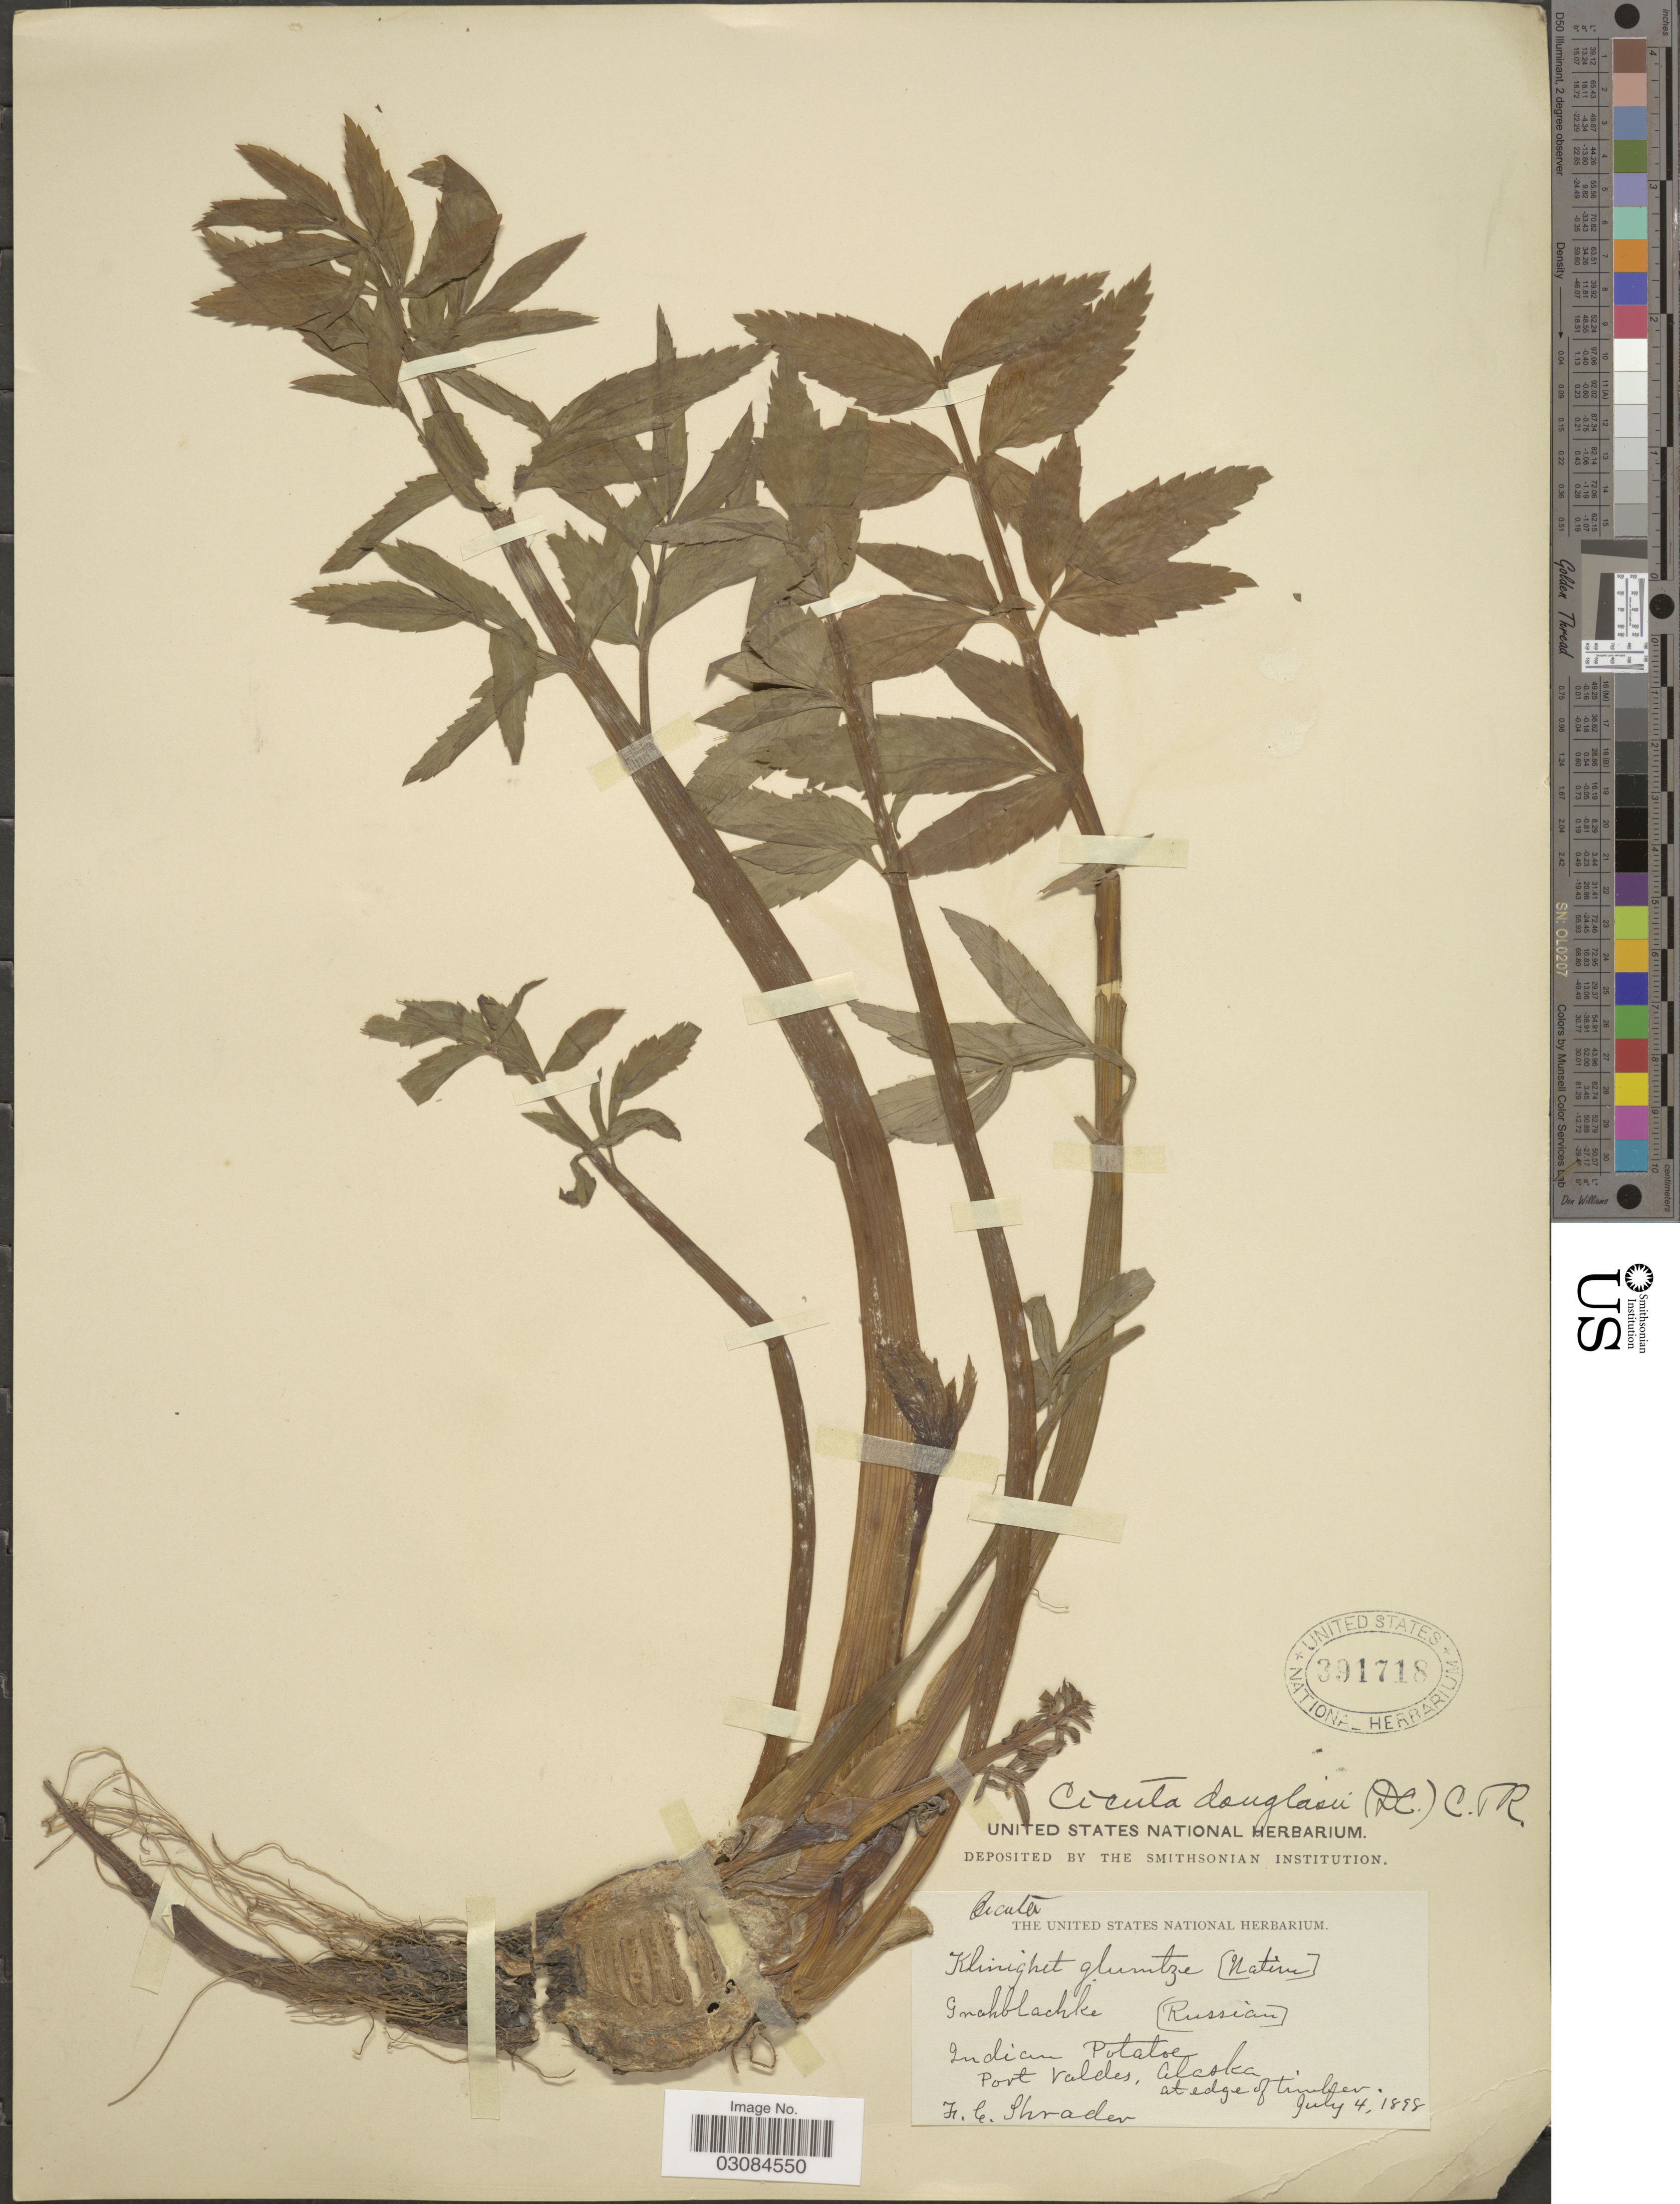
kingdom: Plantae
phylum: Tracheophyta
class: Magnoliopsida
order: Apiales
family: Apiaceae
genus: Cicuta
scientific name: Cicuta occidentalis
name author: Greene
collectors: F. Shrader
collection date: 1898-07-04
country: United States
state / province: Alaska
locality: Indian Potatoe. Port Valdes.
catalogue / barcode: US 391718